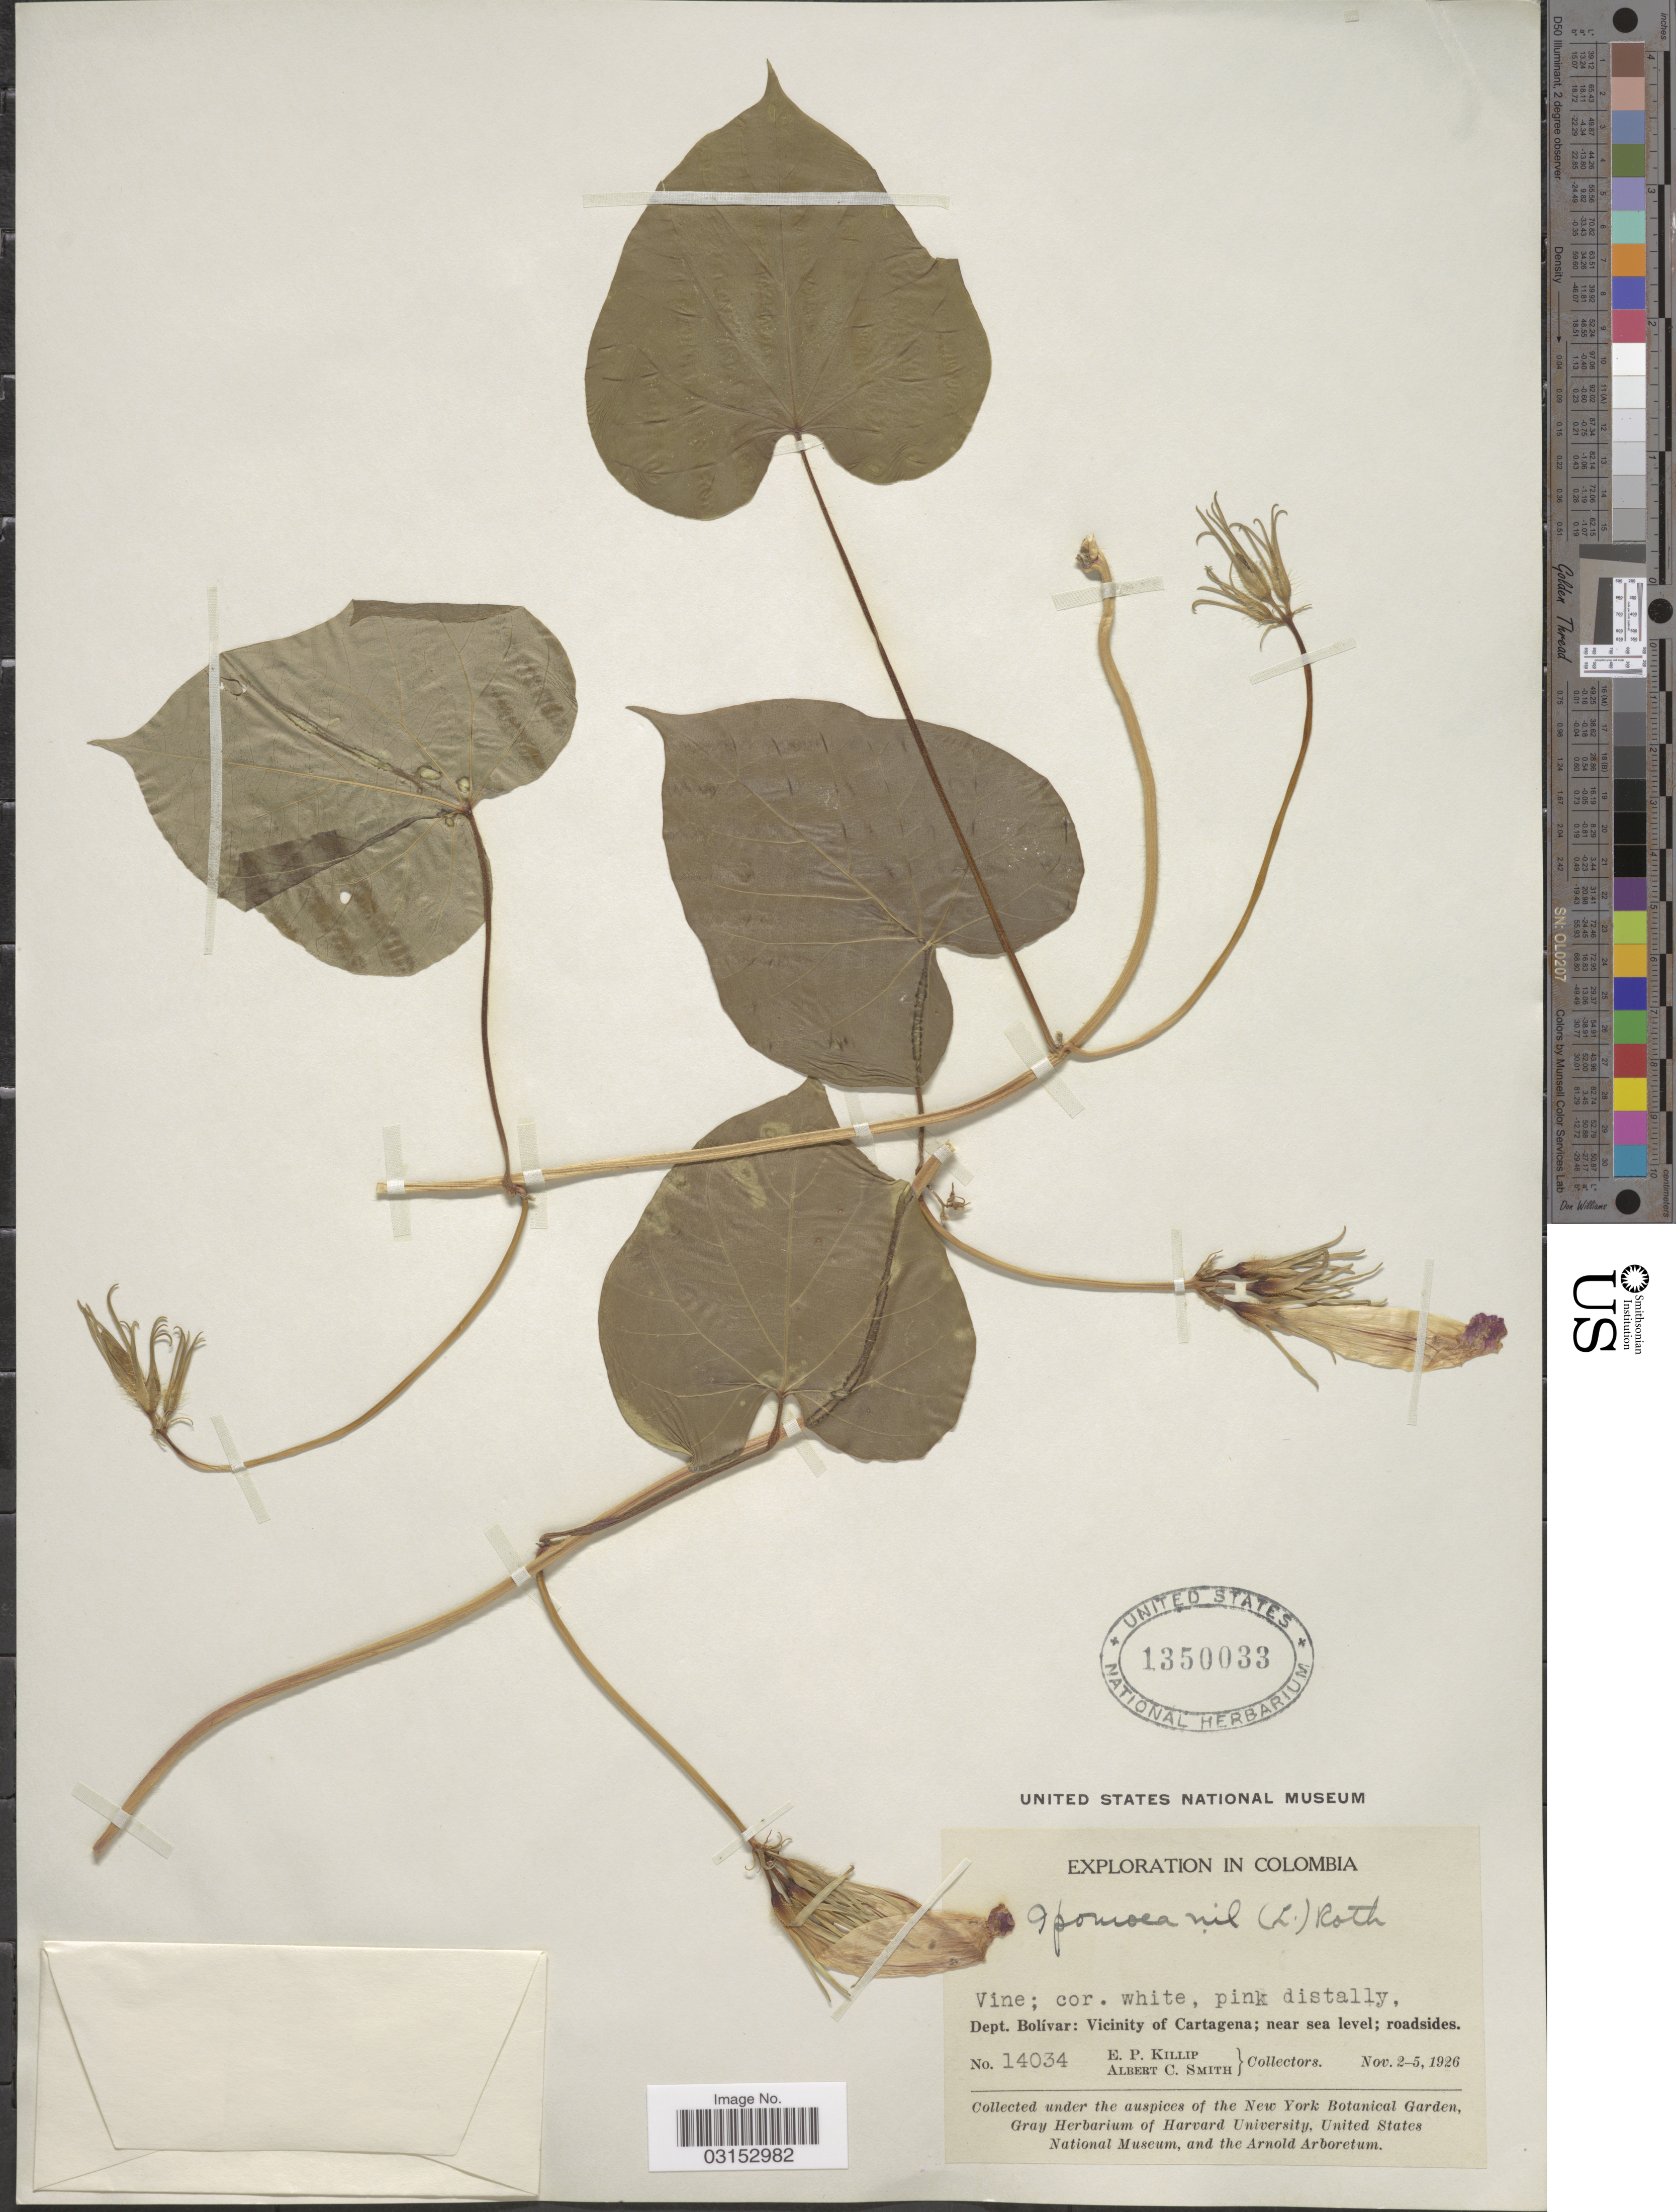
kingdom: Plantae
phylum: Tracheophyta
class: Magnoliopsida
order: Solanales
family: Convolvulaceae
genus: Ipomoea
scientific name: Ipomoea nil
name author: (L.) Roth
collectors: E. P. Killip & A. C. Smith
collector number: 14034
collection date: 1926-11-02/1926-11-05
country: Colombia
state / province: Bolívar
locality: Dept. Bolívar: Vicinity of Cartagena.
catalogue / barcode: US 1350033